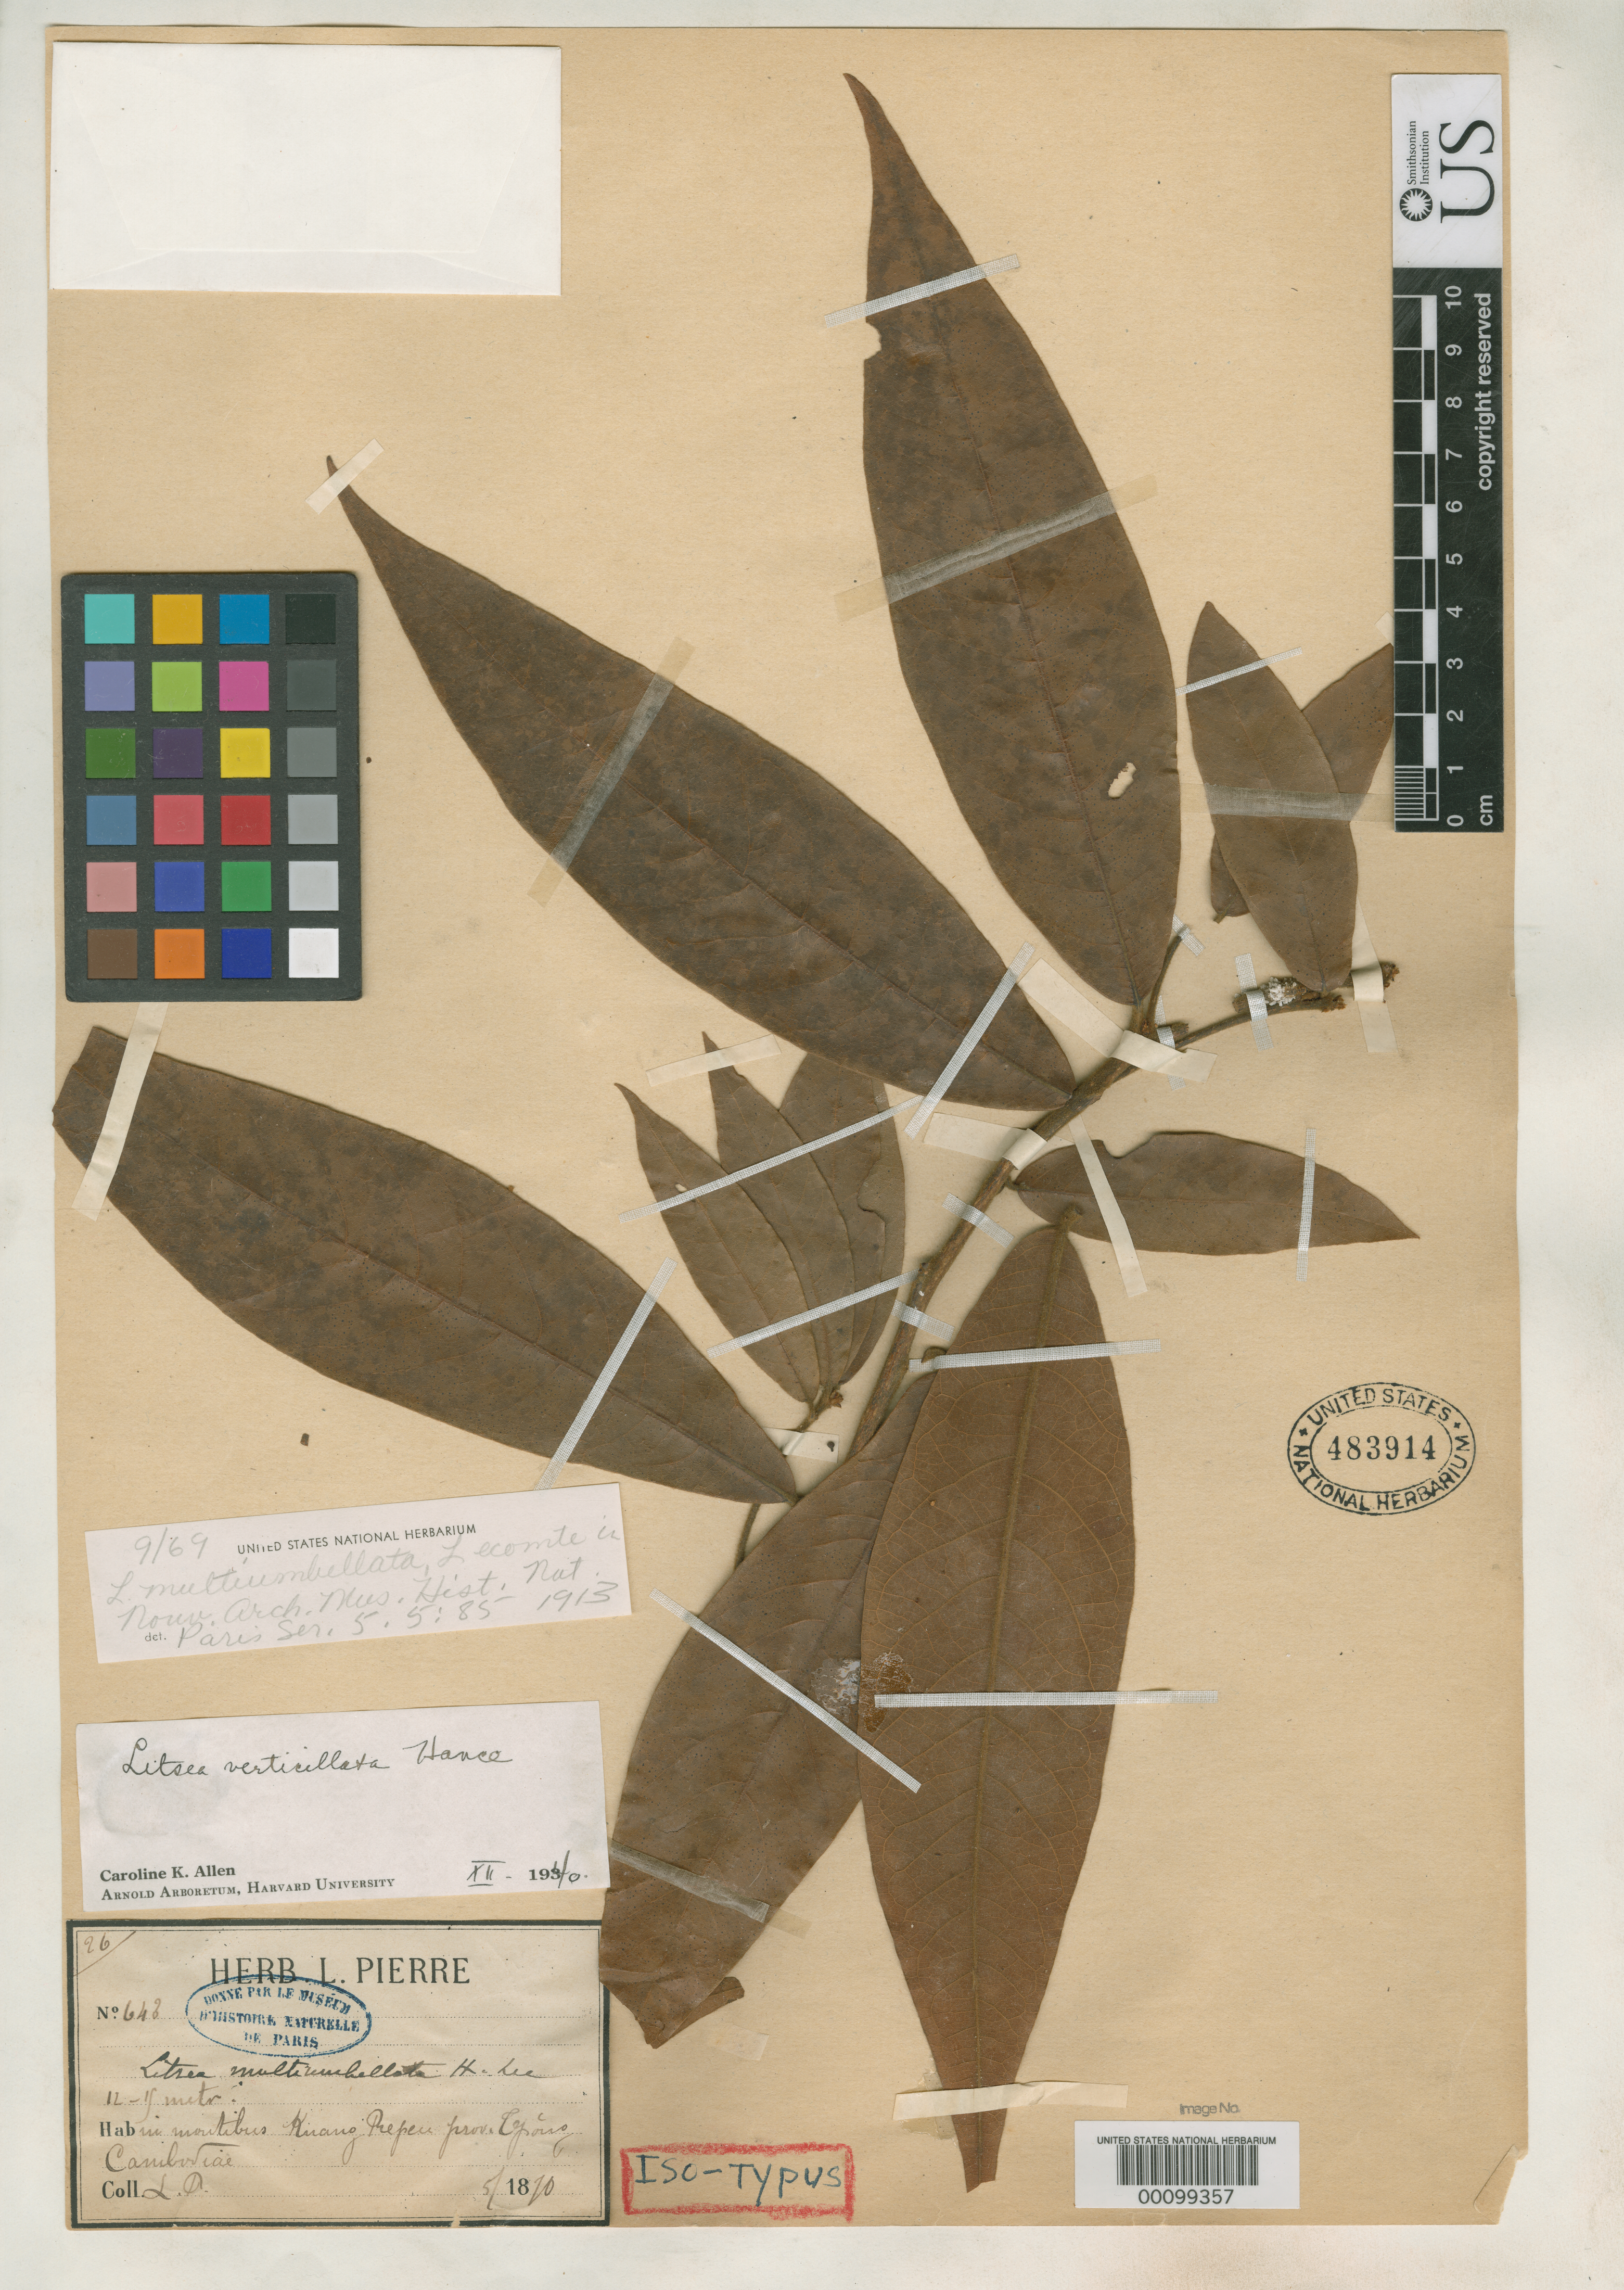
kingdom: Plantae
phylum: Tracheophyta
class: Magnoliopsida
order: Laurales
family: Lauraceae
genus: Litsea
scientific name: Litsea multiumbellata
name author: Lecomte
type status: Isotype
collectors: J. Pierre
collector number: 642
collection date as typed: May 1870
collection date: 1870-05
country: Cambodia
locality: Kuang Prepen Mt., Lepono.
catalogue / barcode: US 483914